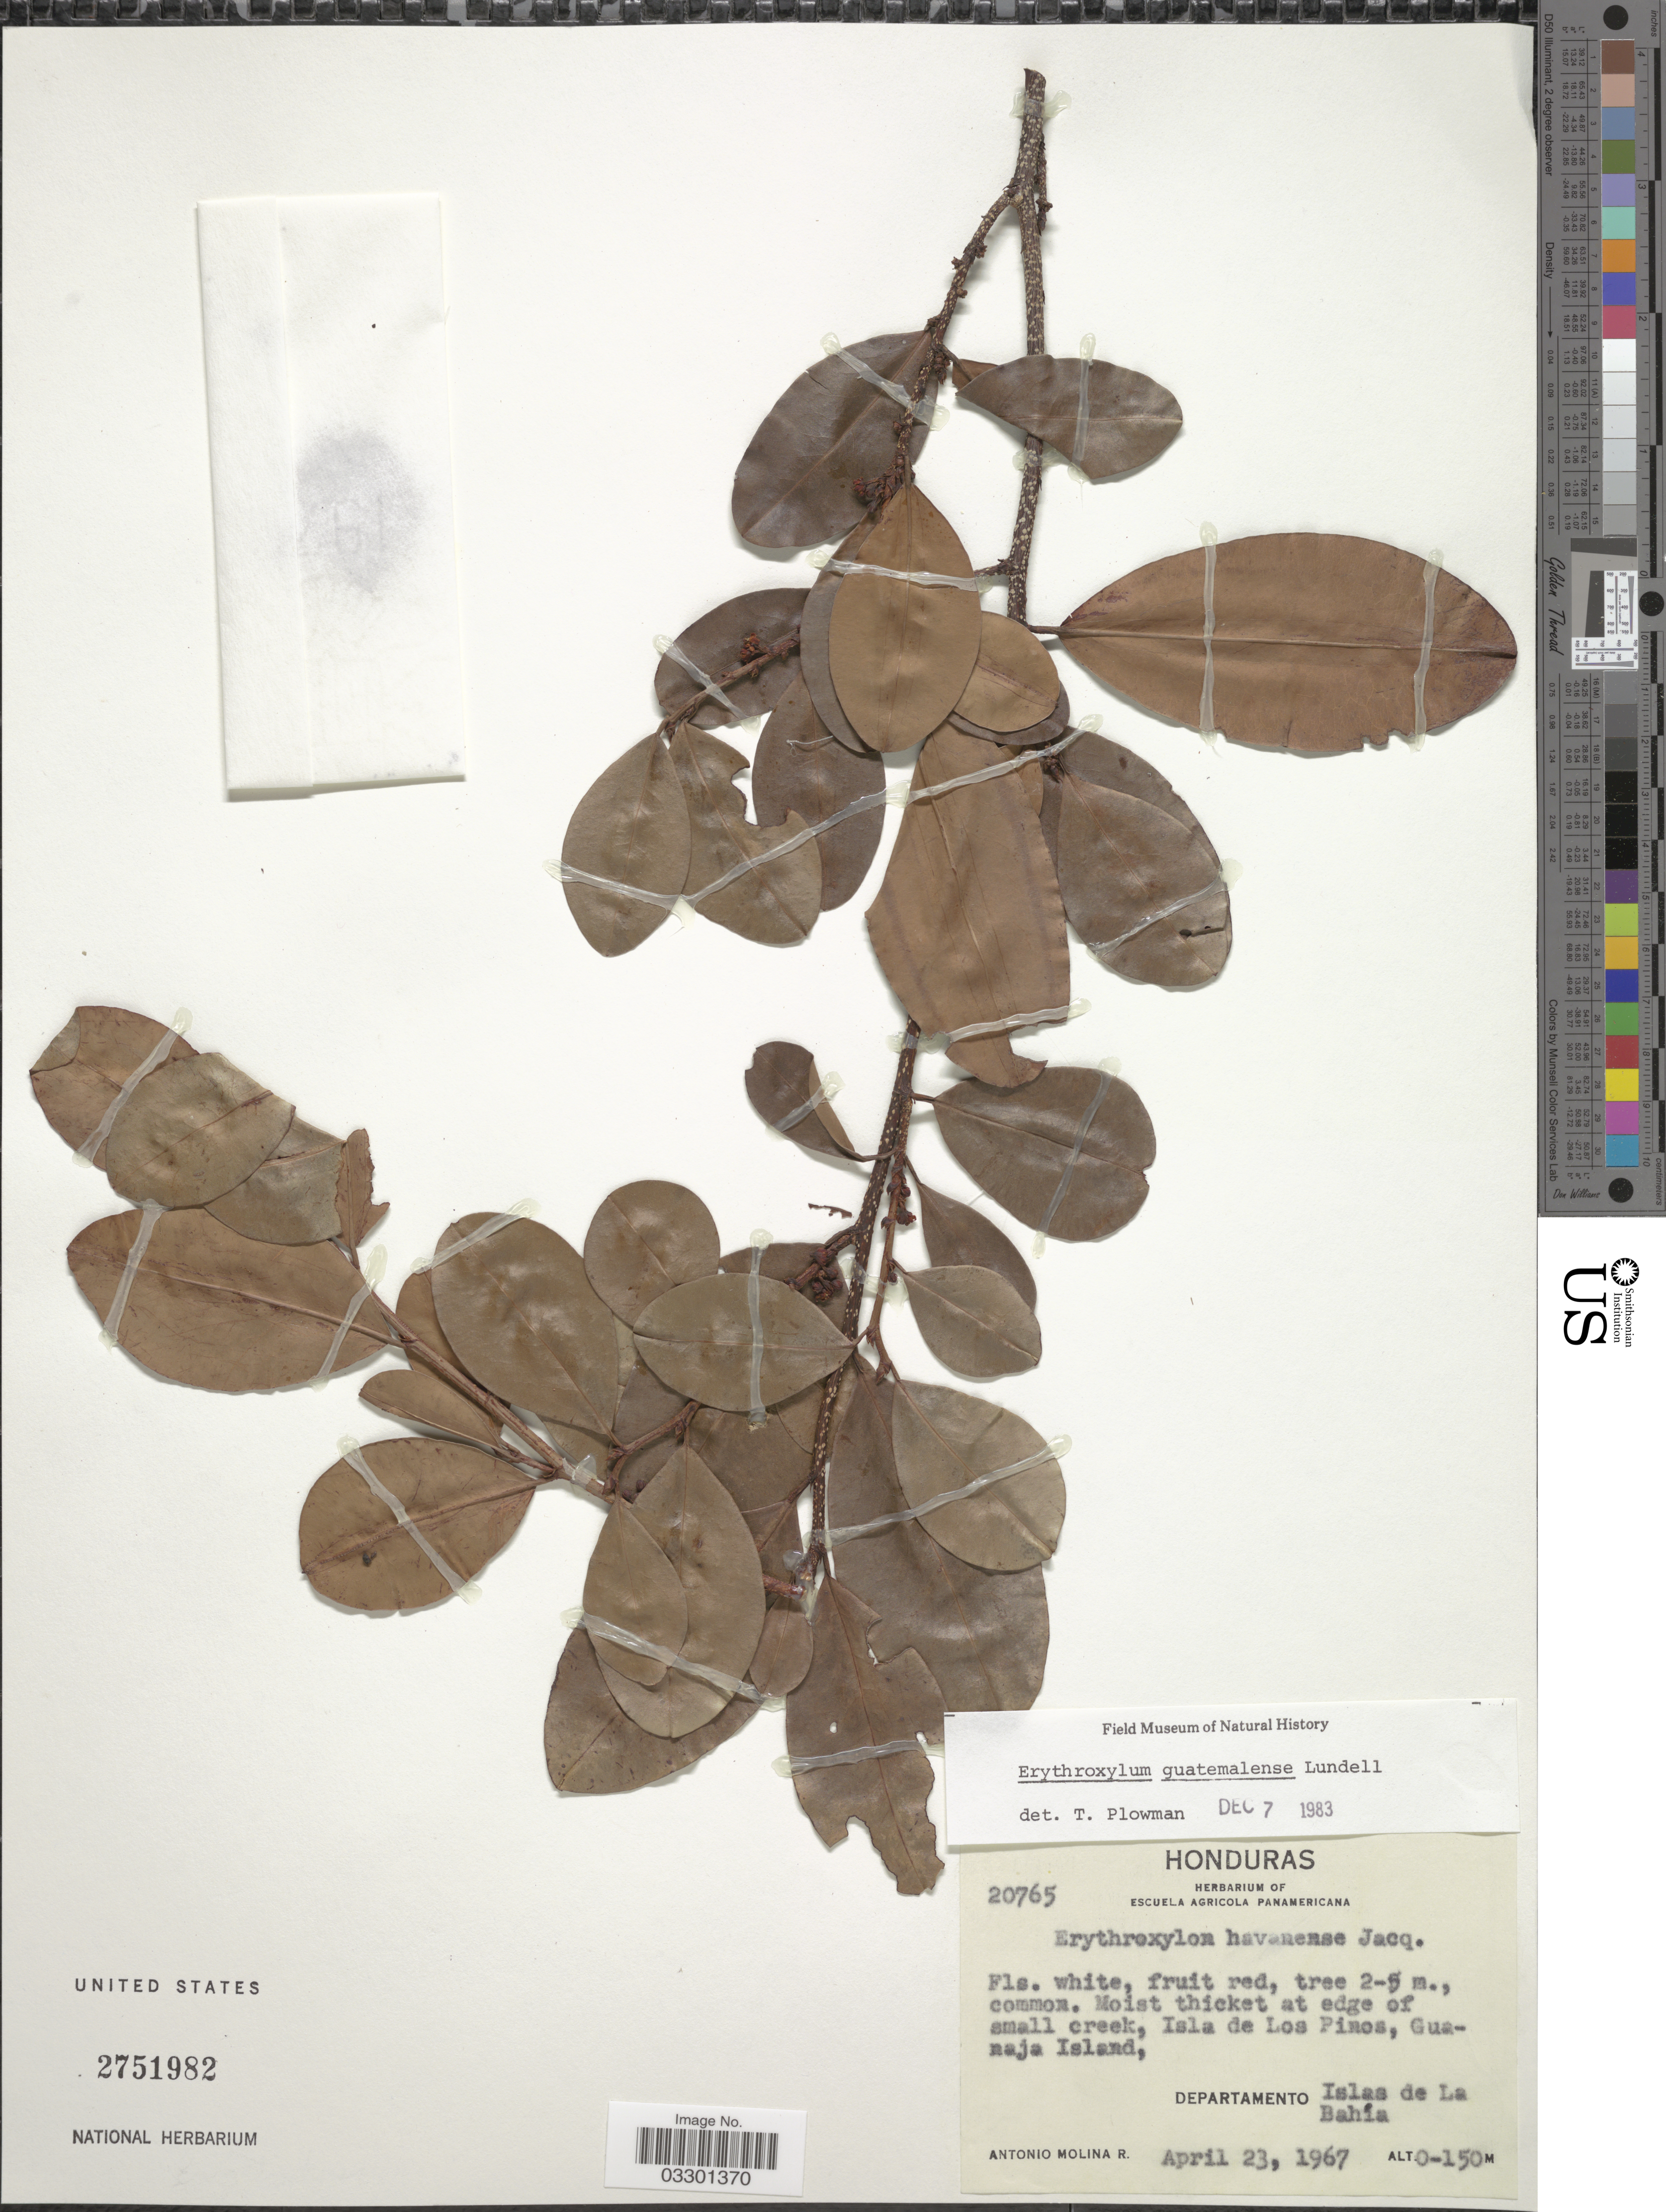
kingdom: Plantae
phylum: Tracheophyta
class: Magnoliopsida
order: Malpighiales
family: Erythroxylaceae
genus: Erythroxylum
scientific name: Erythroxylum guatemalense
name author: Lundell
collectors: A. Molina R.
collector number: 20765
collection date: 1967-04-23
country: Honduras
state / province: Islas de la Bahía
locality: Isla de Los Pinos, Guanaja Island, Departamento Islas de La Bahía.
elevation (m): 0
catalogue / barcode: US 2751982